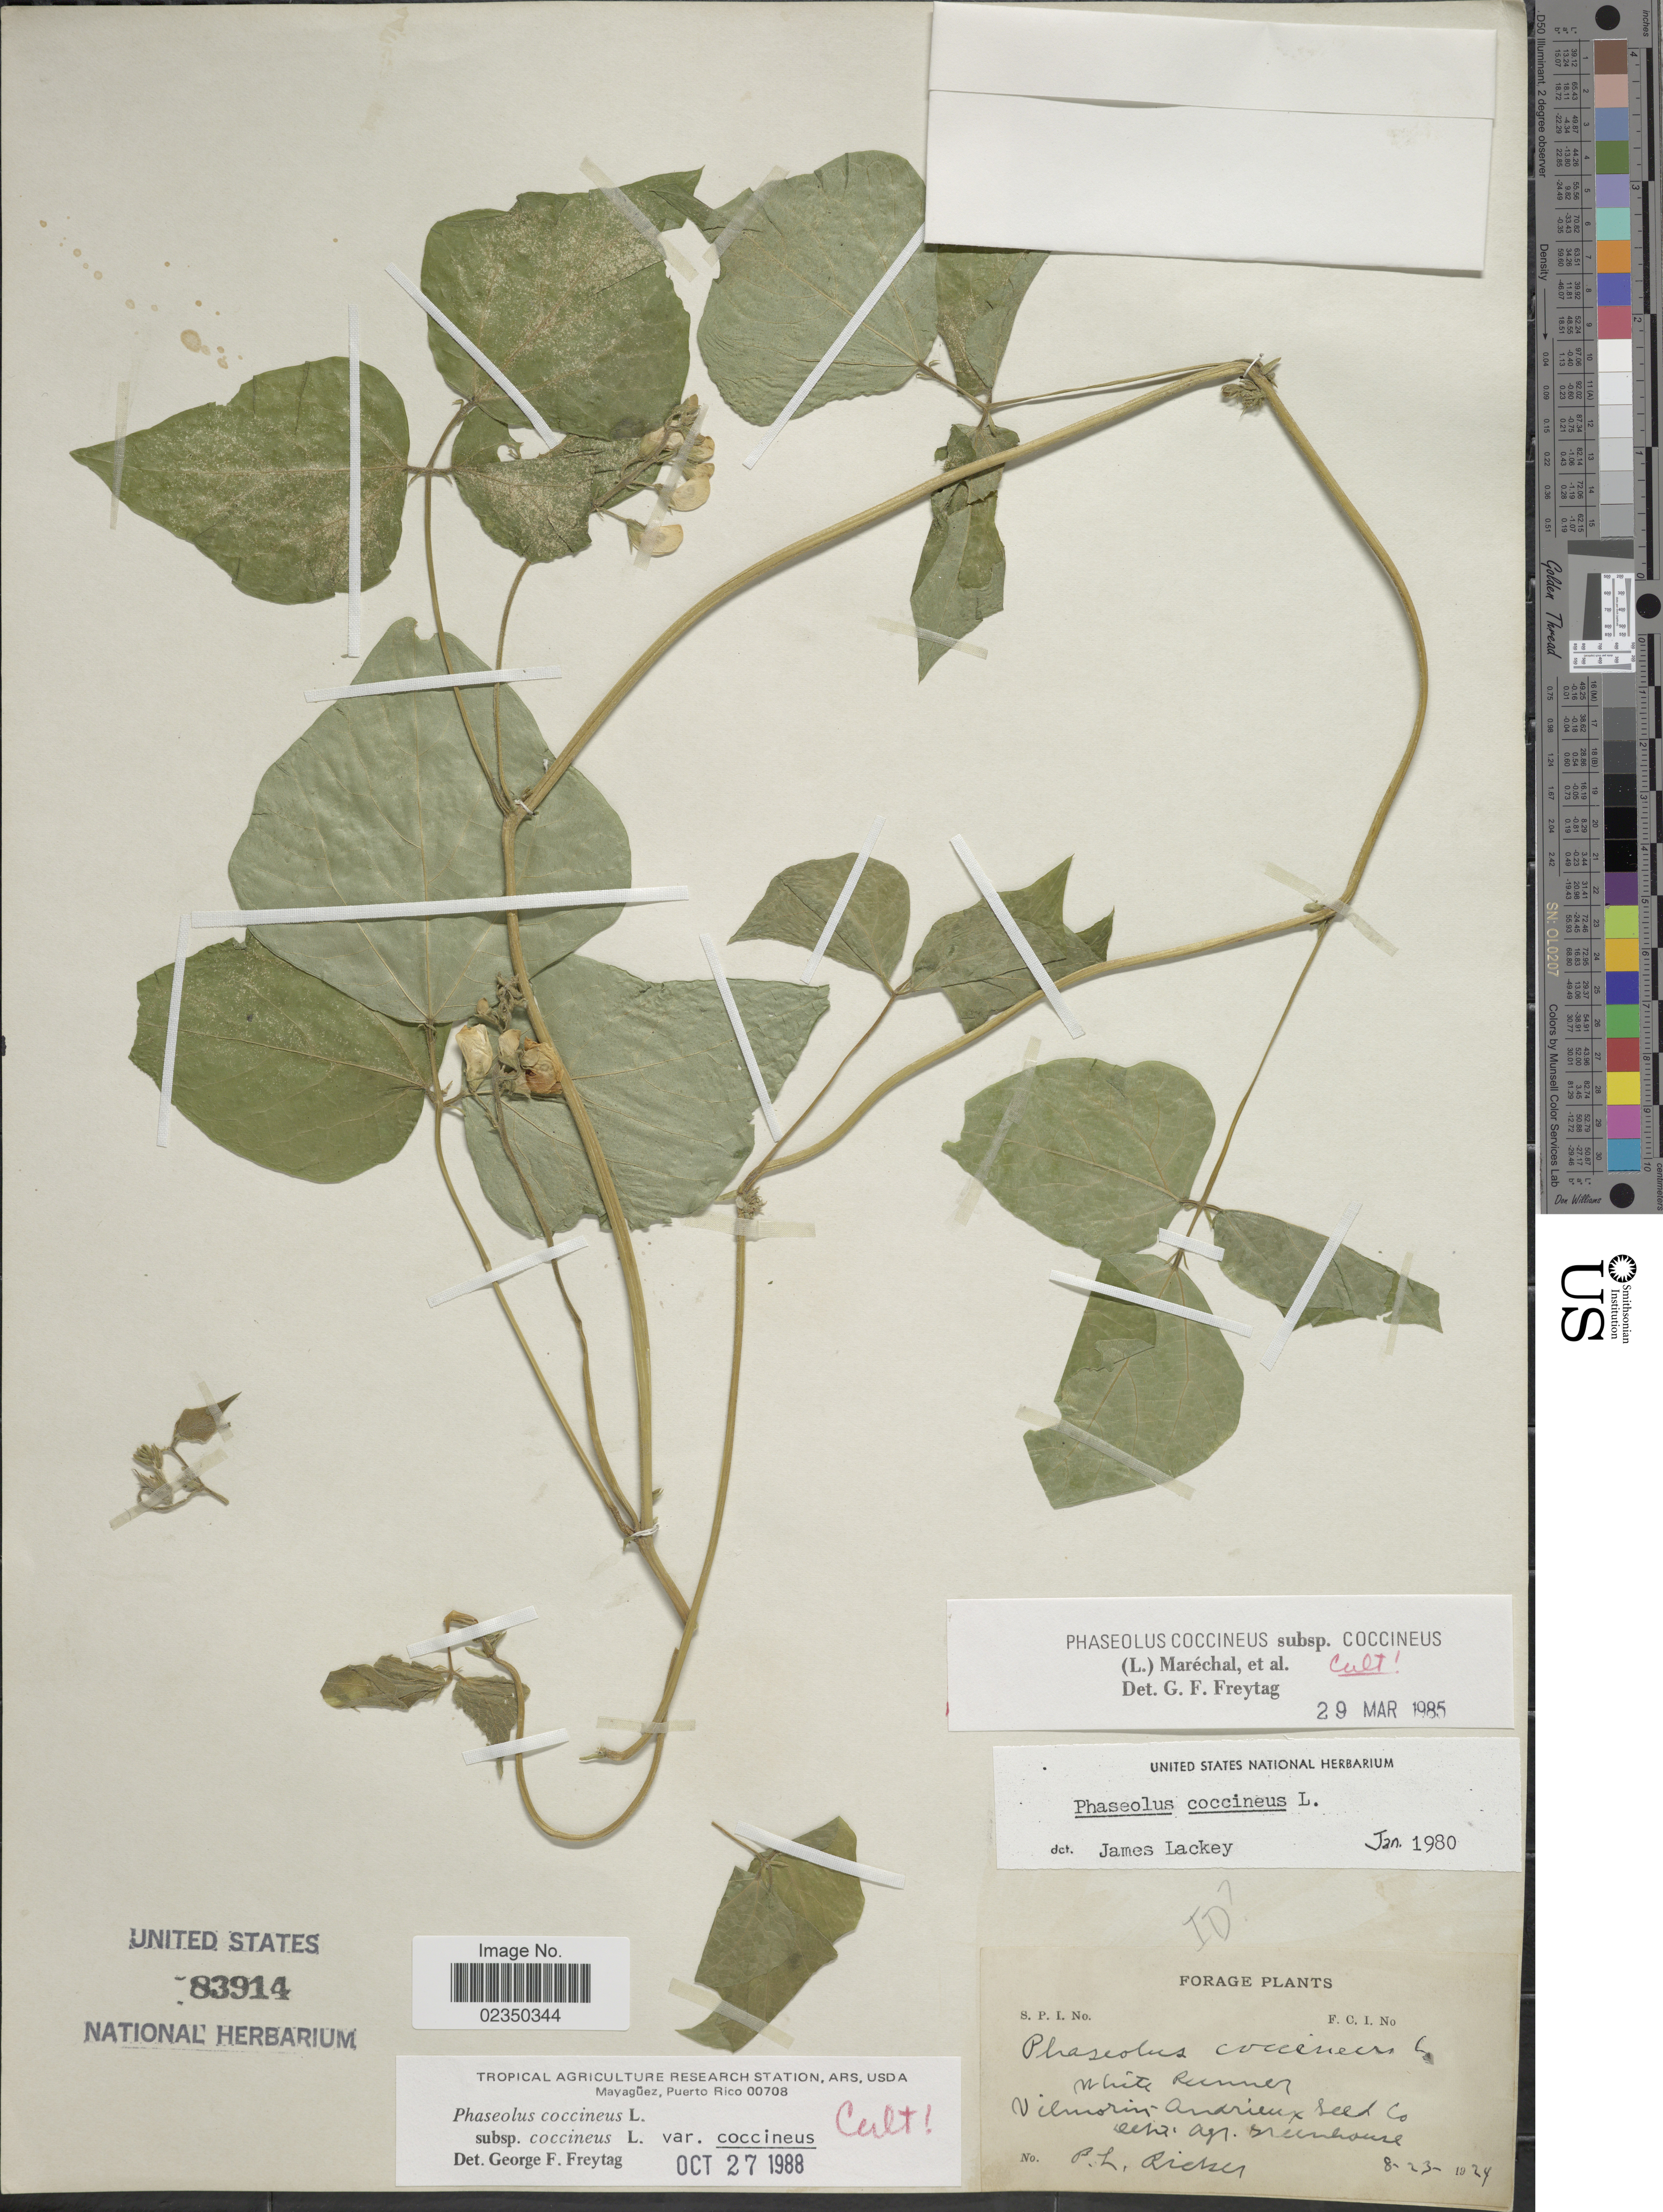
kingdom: Plantae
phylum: Tracheophyta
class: Magnoliopsida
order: Fabales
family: Fabaceae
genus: Phaseolus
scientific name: Phaseolus coccineus var. coccineus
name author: L.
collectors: P. Ricker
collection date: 1924-08-23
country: United States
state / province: District of Columbia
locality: Forage plants, white runner, Vilmorin Andrilux Seed Co., Dept. Agr. Greenhouse.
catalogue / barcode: US 83914